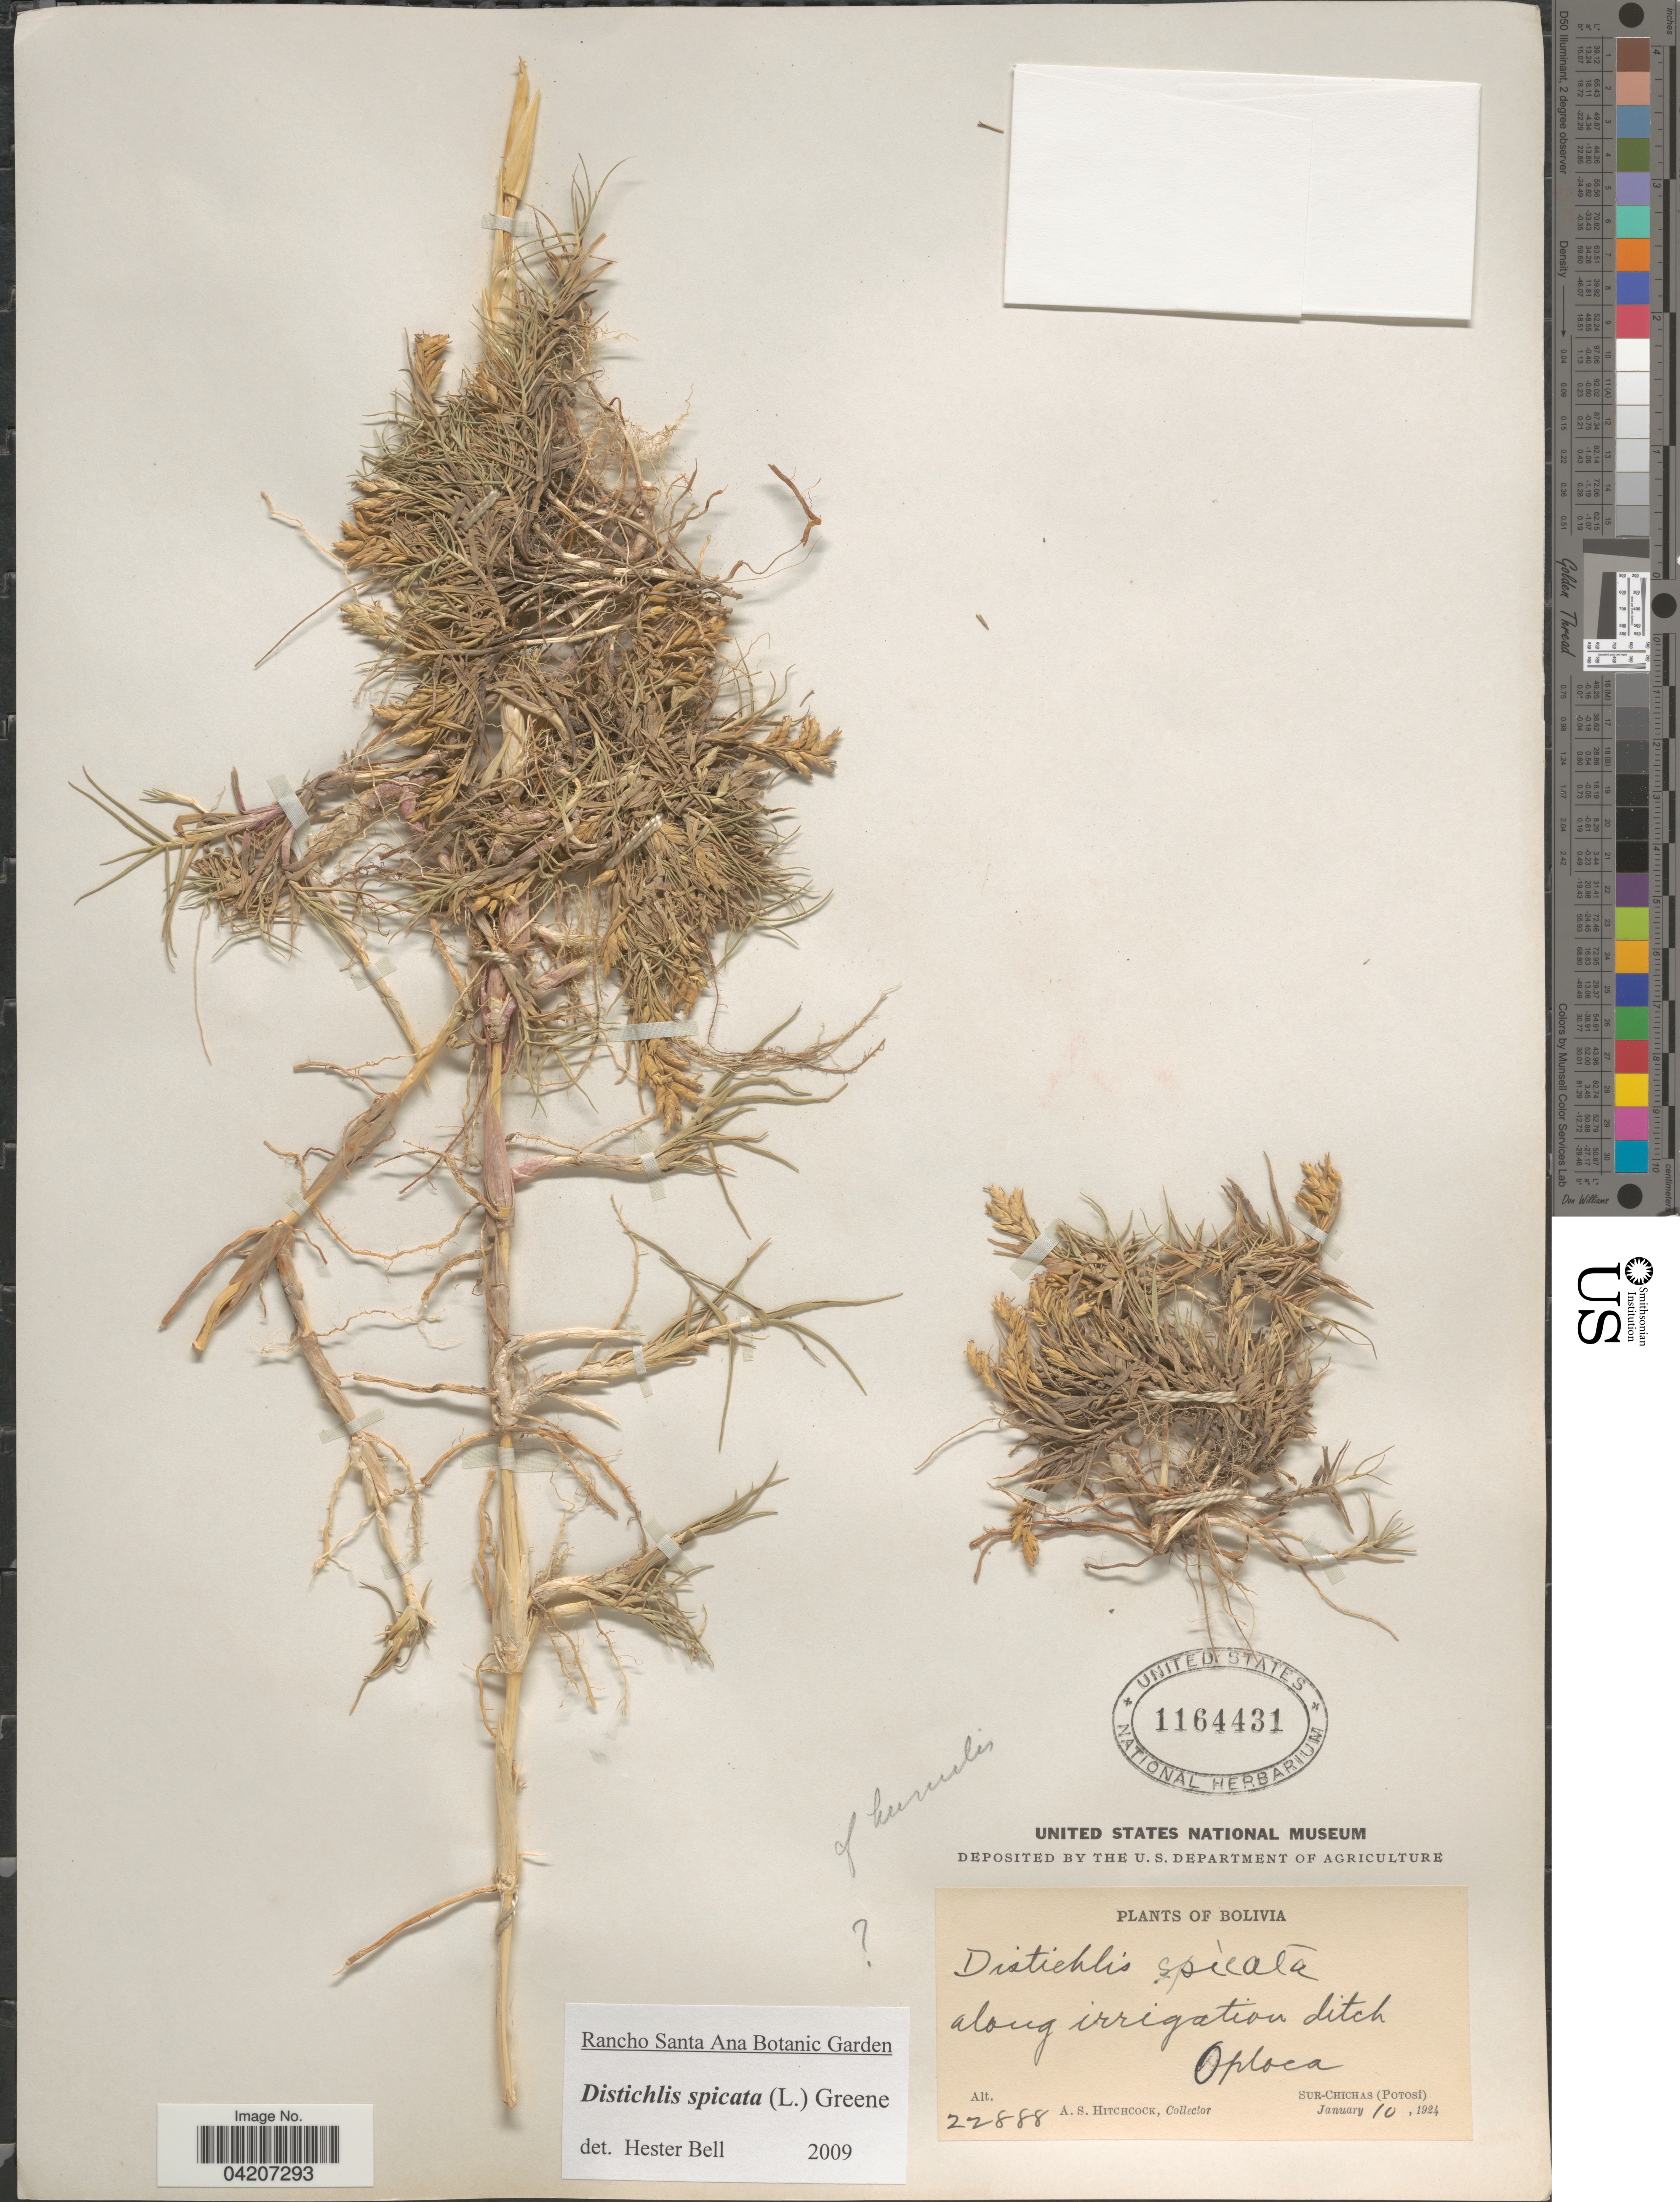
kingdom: Plantae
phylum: Tracheophyta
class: Liliopsida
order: Poales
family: Poaceae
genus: Distichlis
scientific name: Distichlis spicata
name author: (L.) Greene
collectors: A. S. Hitchcock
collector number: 22888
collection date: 1924-01-10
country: Bolivia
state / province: Potosi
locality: Oploca. Sur-Chichas.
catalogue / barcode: US 1164431